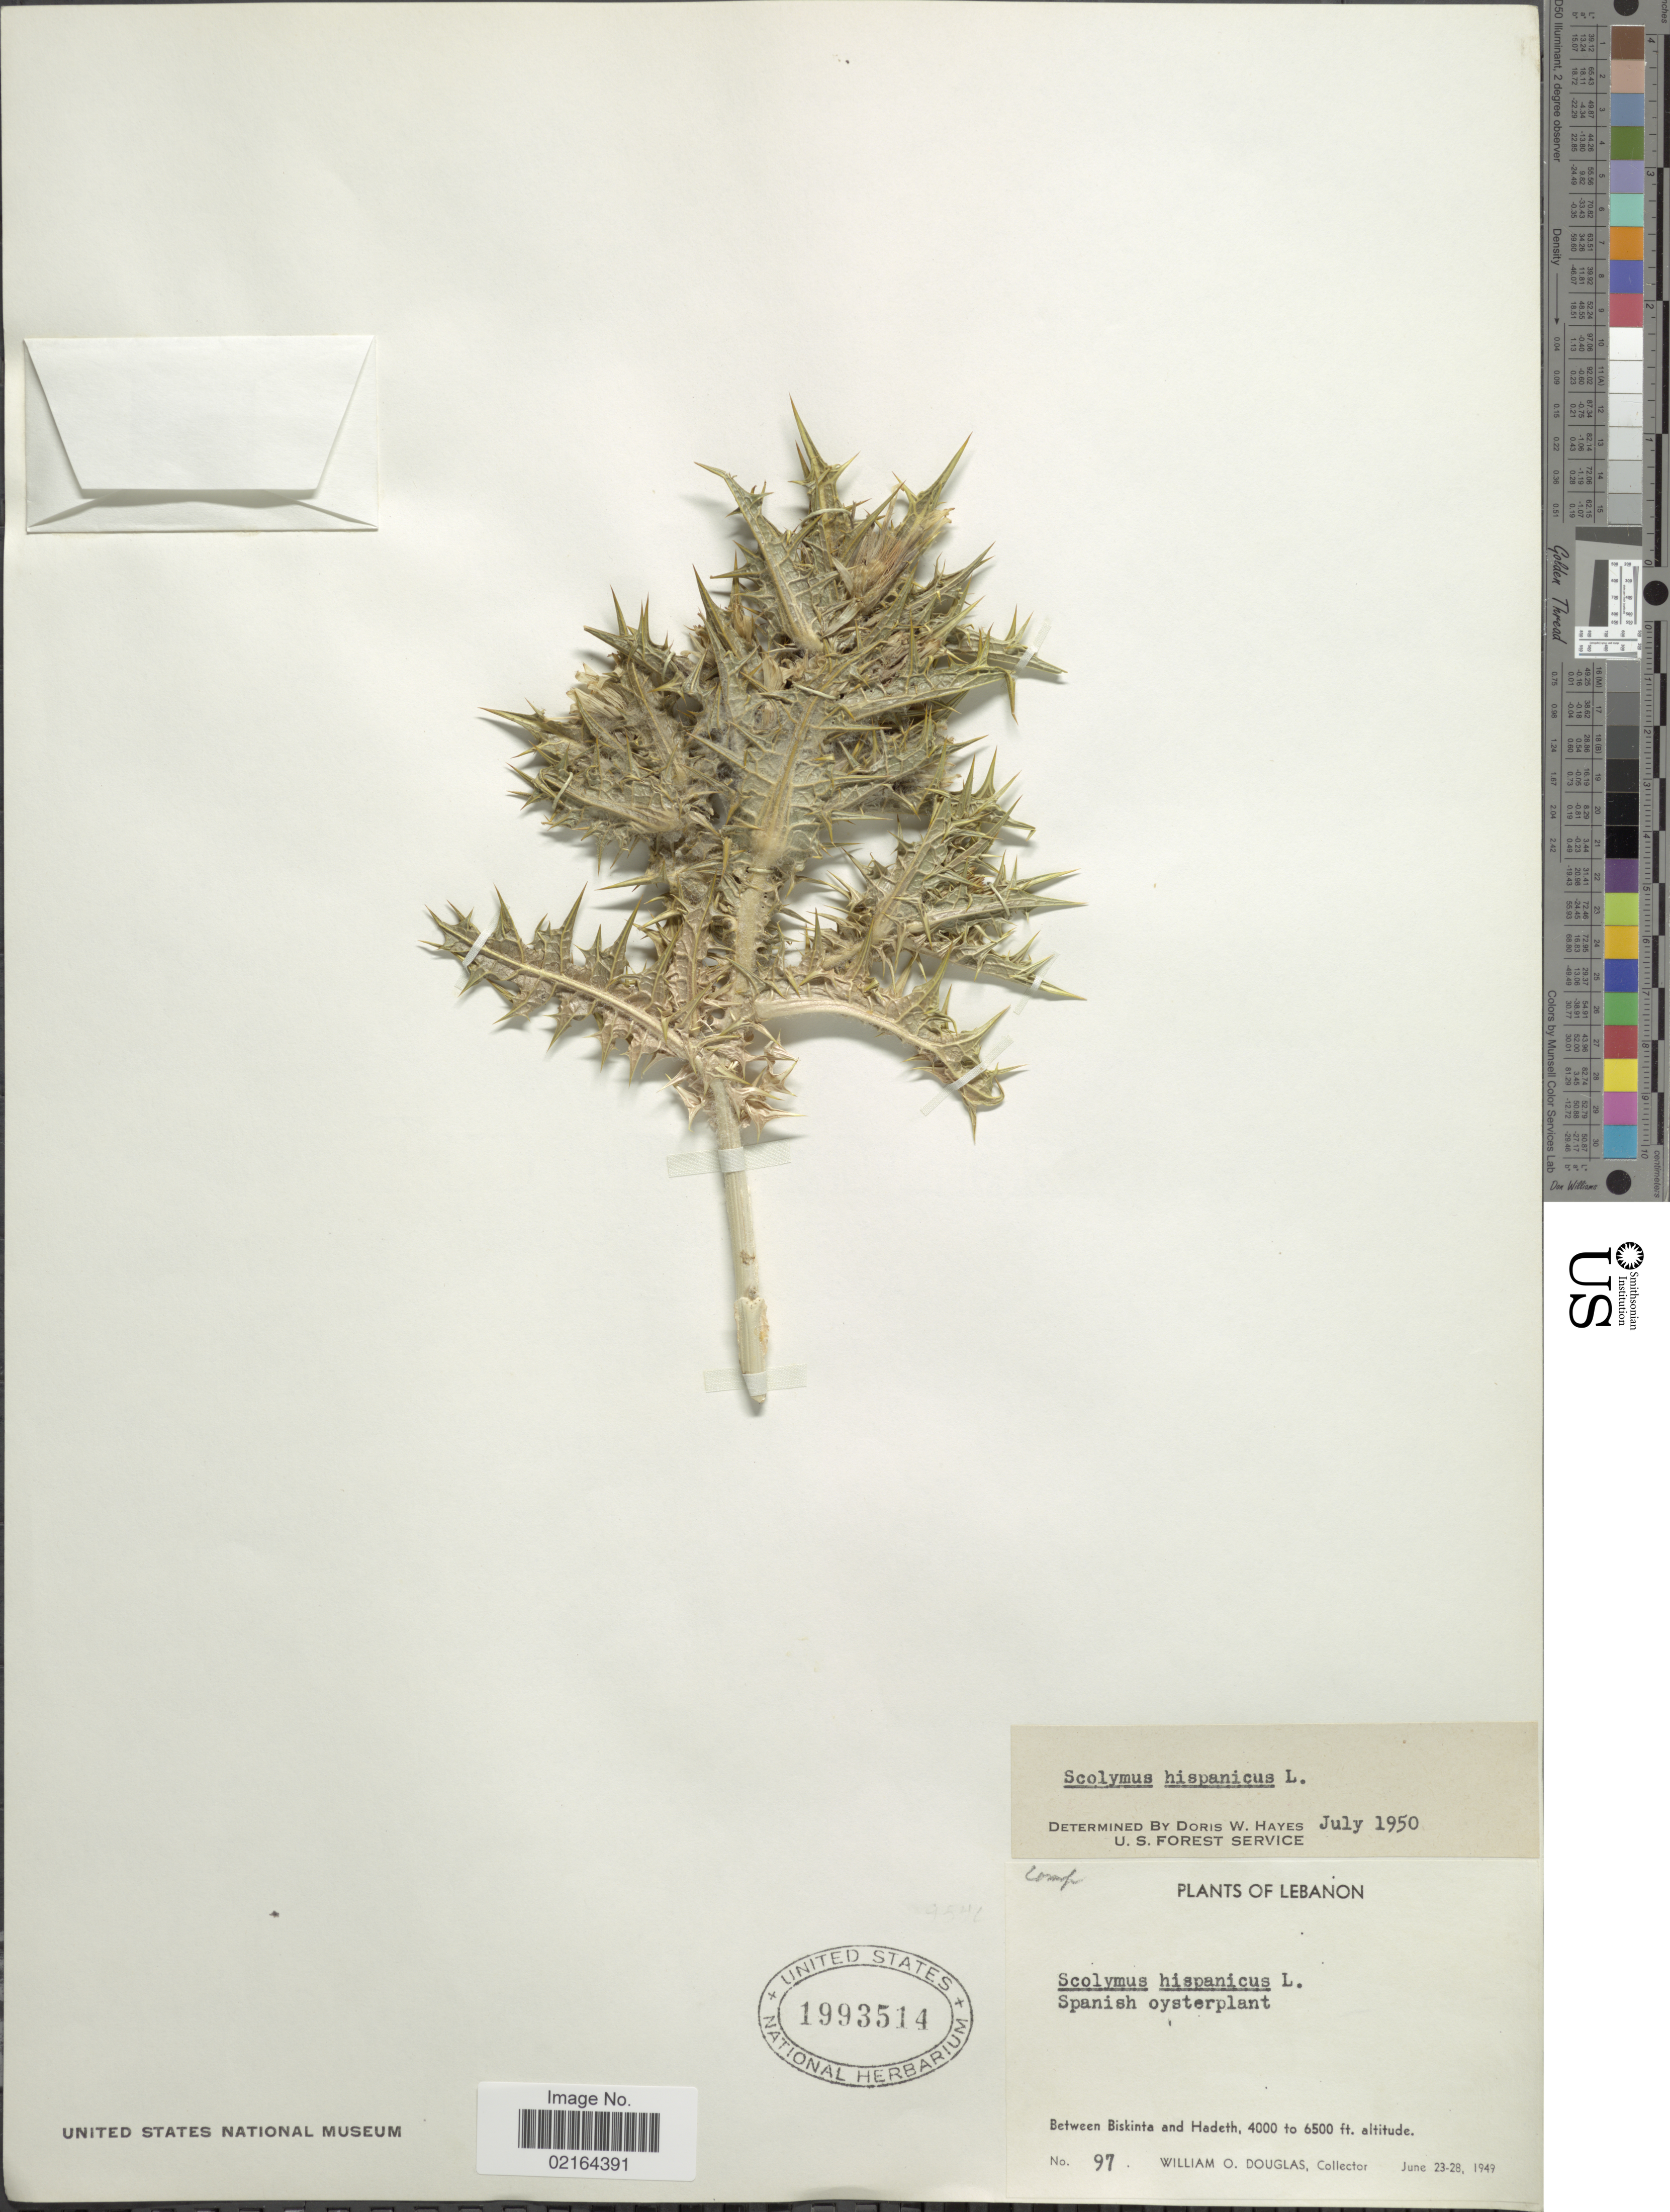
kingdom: Plantae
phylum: Tracheophyta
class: Magnoliopsida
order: Asterales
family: Asteraceae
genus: Scolymus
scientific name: Scolymus hispanicus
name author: L.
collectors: W. Douglas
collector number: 97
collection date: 1949-06-23/1949-06-28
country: Lebanon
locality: Between Biskinta and Hadeth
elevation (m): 1219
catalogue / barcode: US 1993514